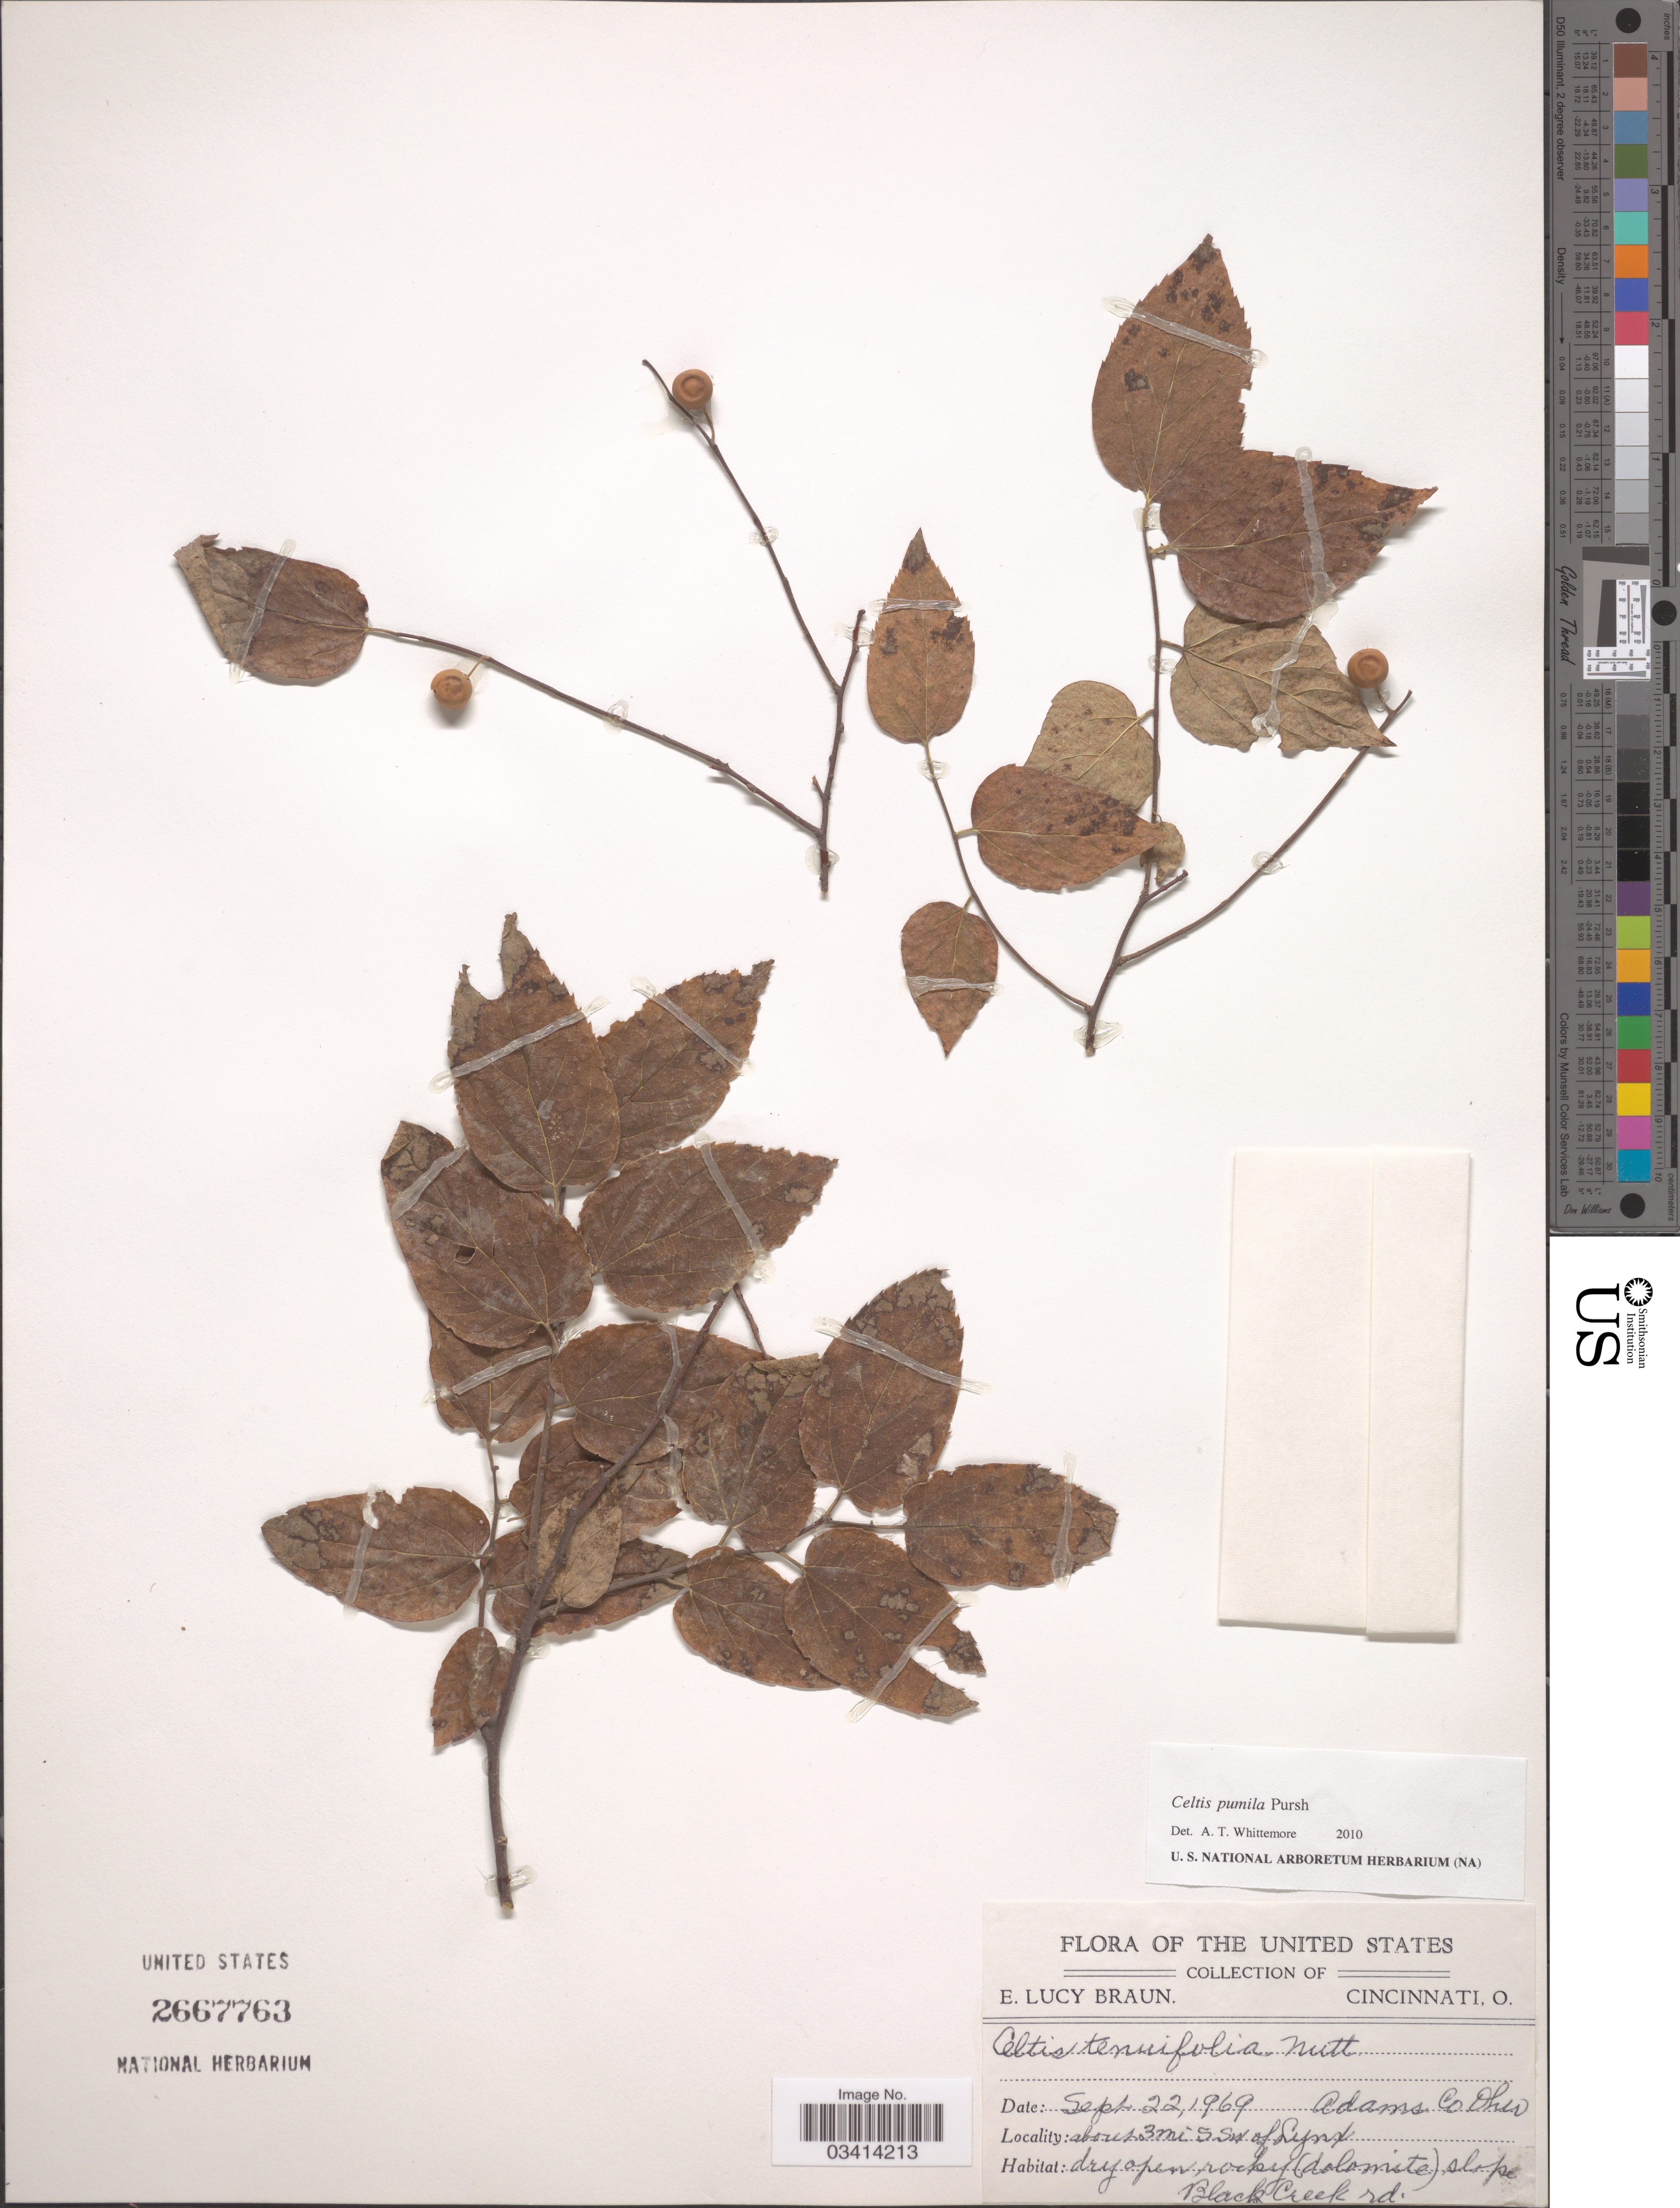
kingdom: Plantae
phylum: Tracheophyta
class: Magnoliopsida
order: Rosales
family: Cannabaceae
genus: Celtis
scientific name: Celtis pumila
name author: Pursh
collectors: E. L. Braun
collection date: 1969-09-22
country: United States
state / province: Ohio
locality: Adams Co. about 3 mi. S.W. of Lynx. Slope Black Creek rd.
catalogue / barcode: US 2667763